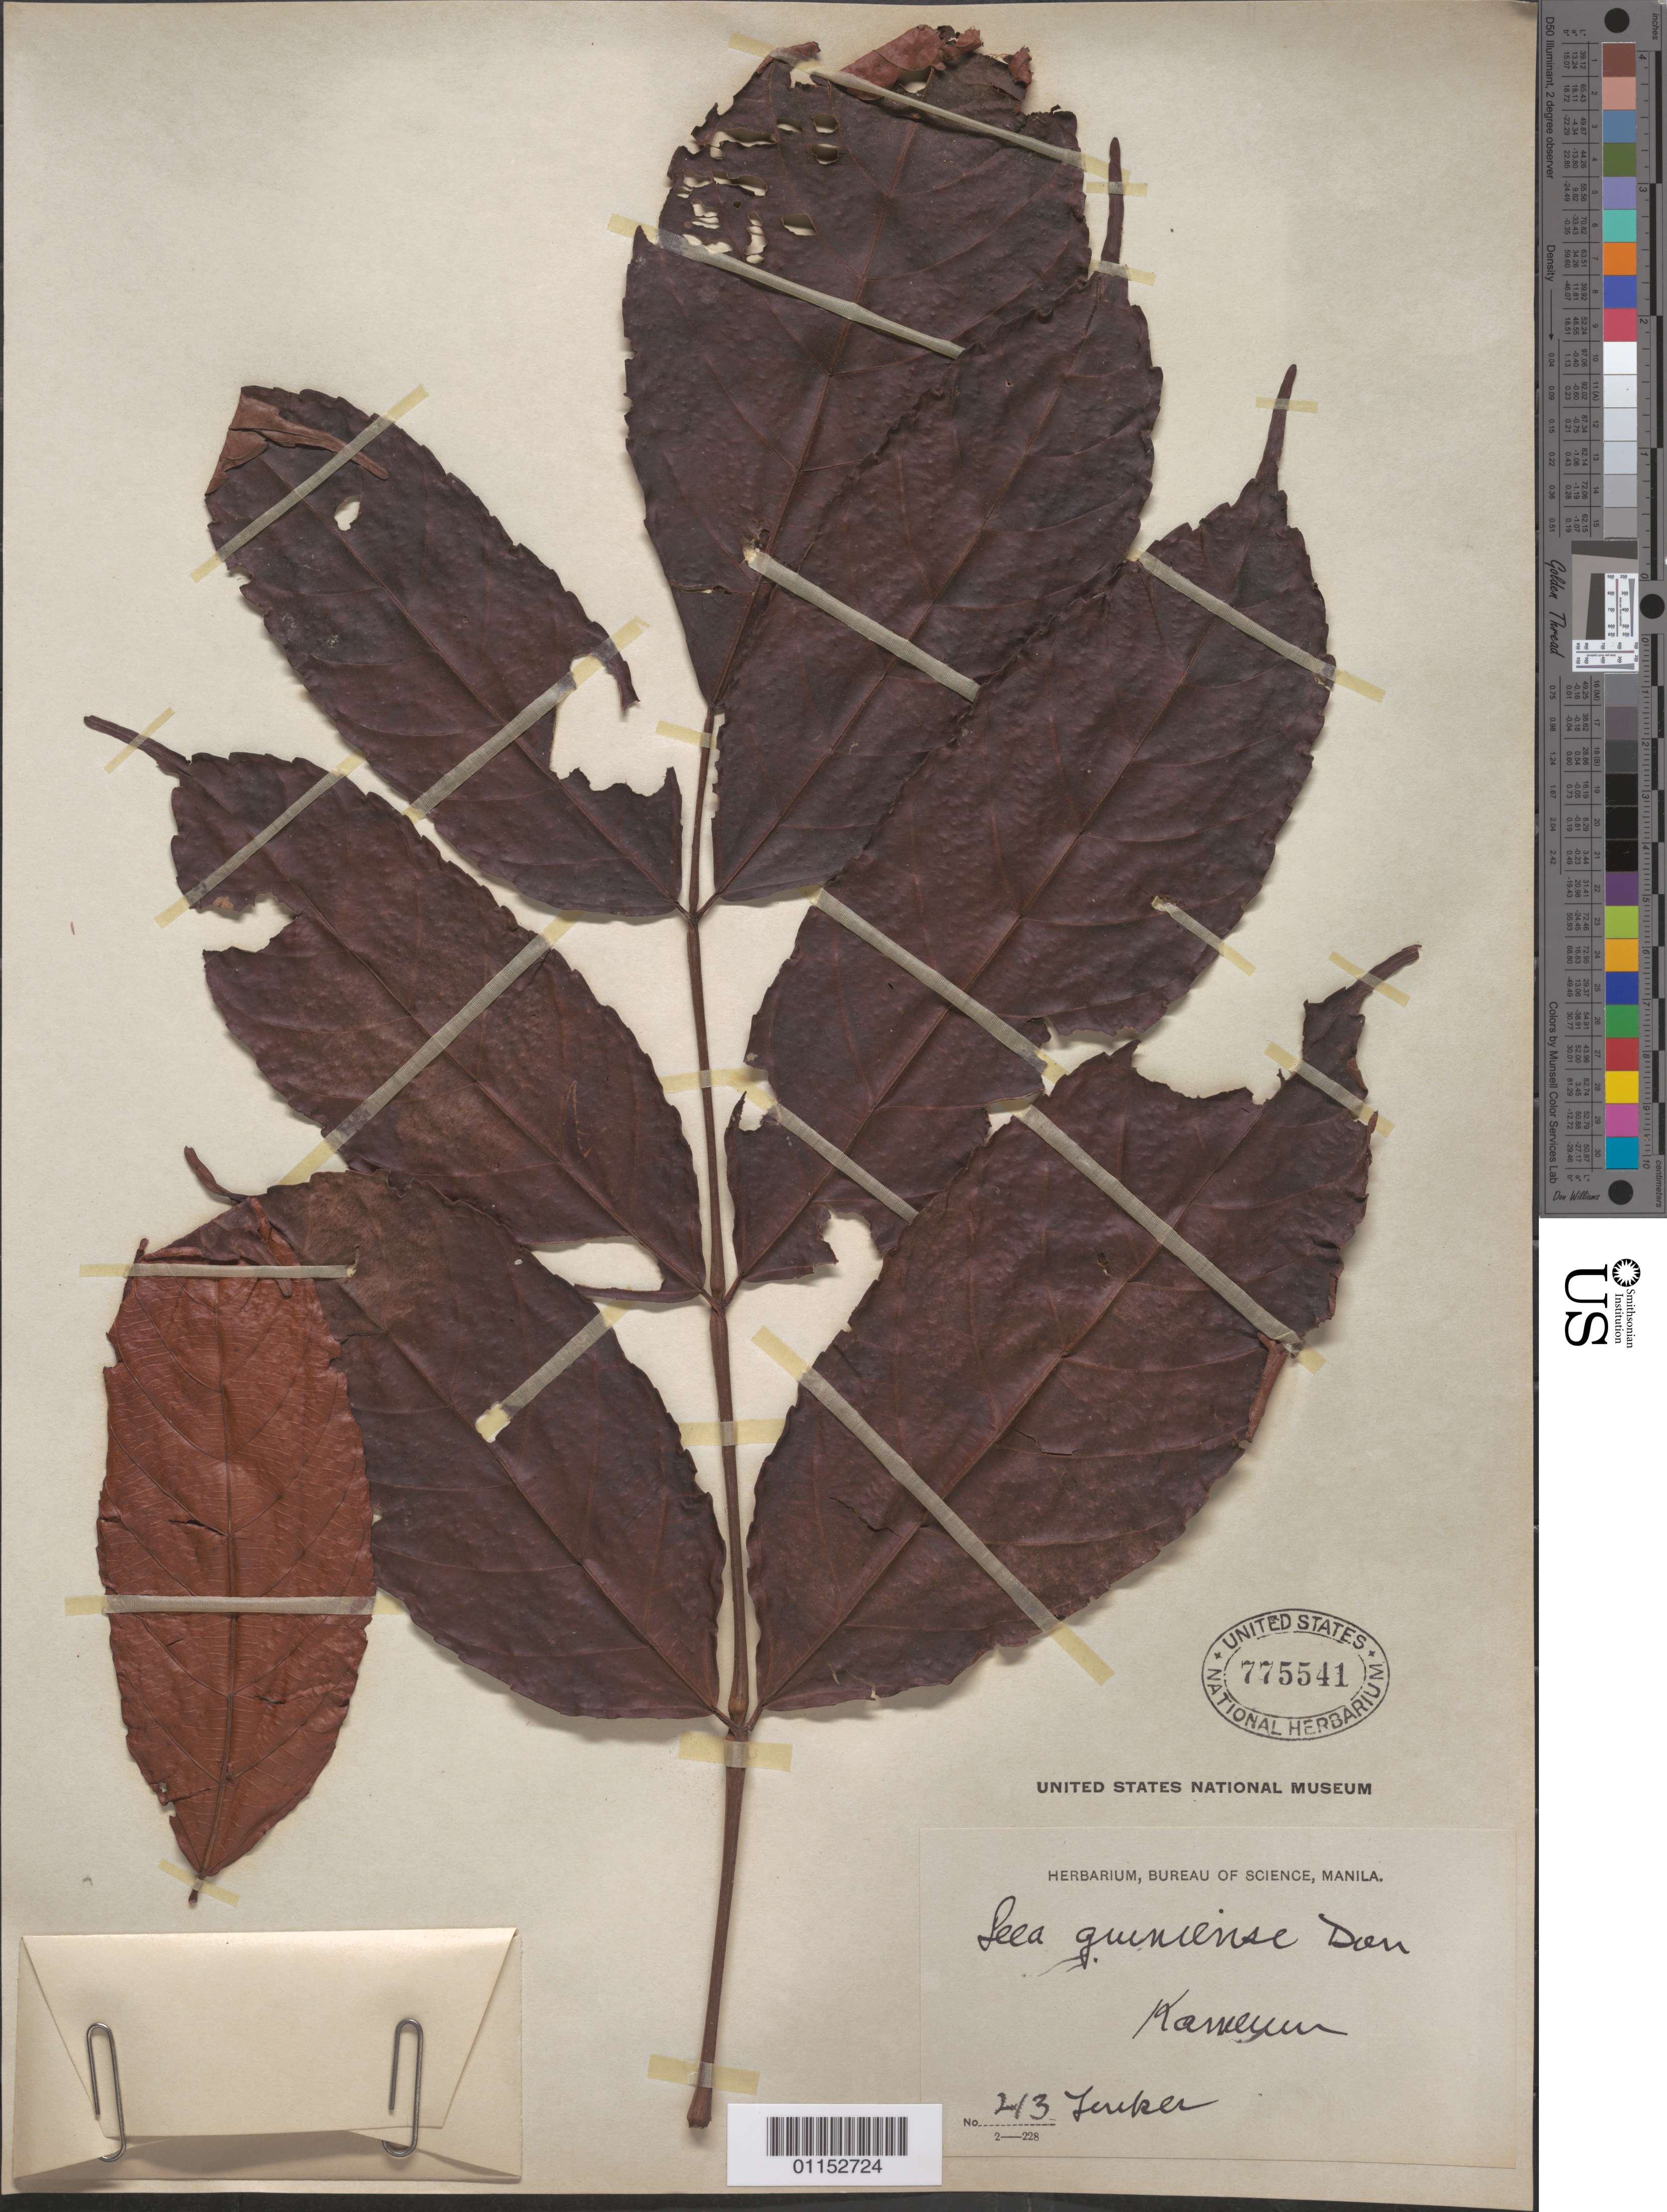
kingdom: Plantae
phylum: Tracheophyta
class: Magnoliopsida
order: Vitales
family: Vitaceae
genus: Leea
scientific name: Leea guineensis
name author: G. Don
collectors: Zenker, --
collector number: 43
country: Cameroon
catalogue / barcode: US 775541